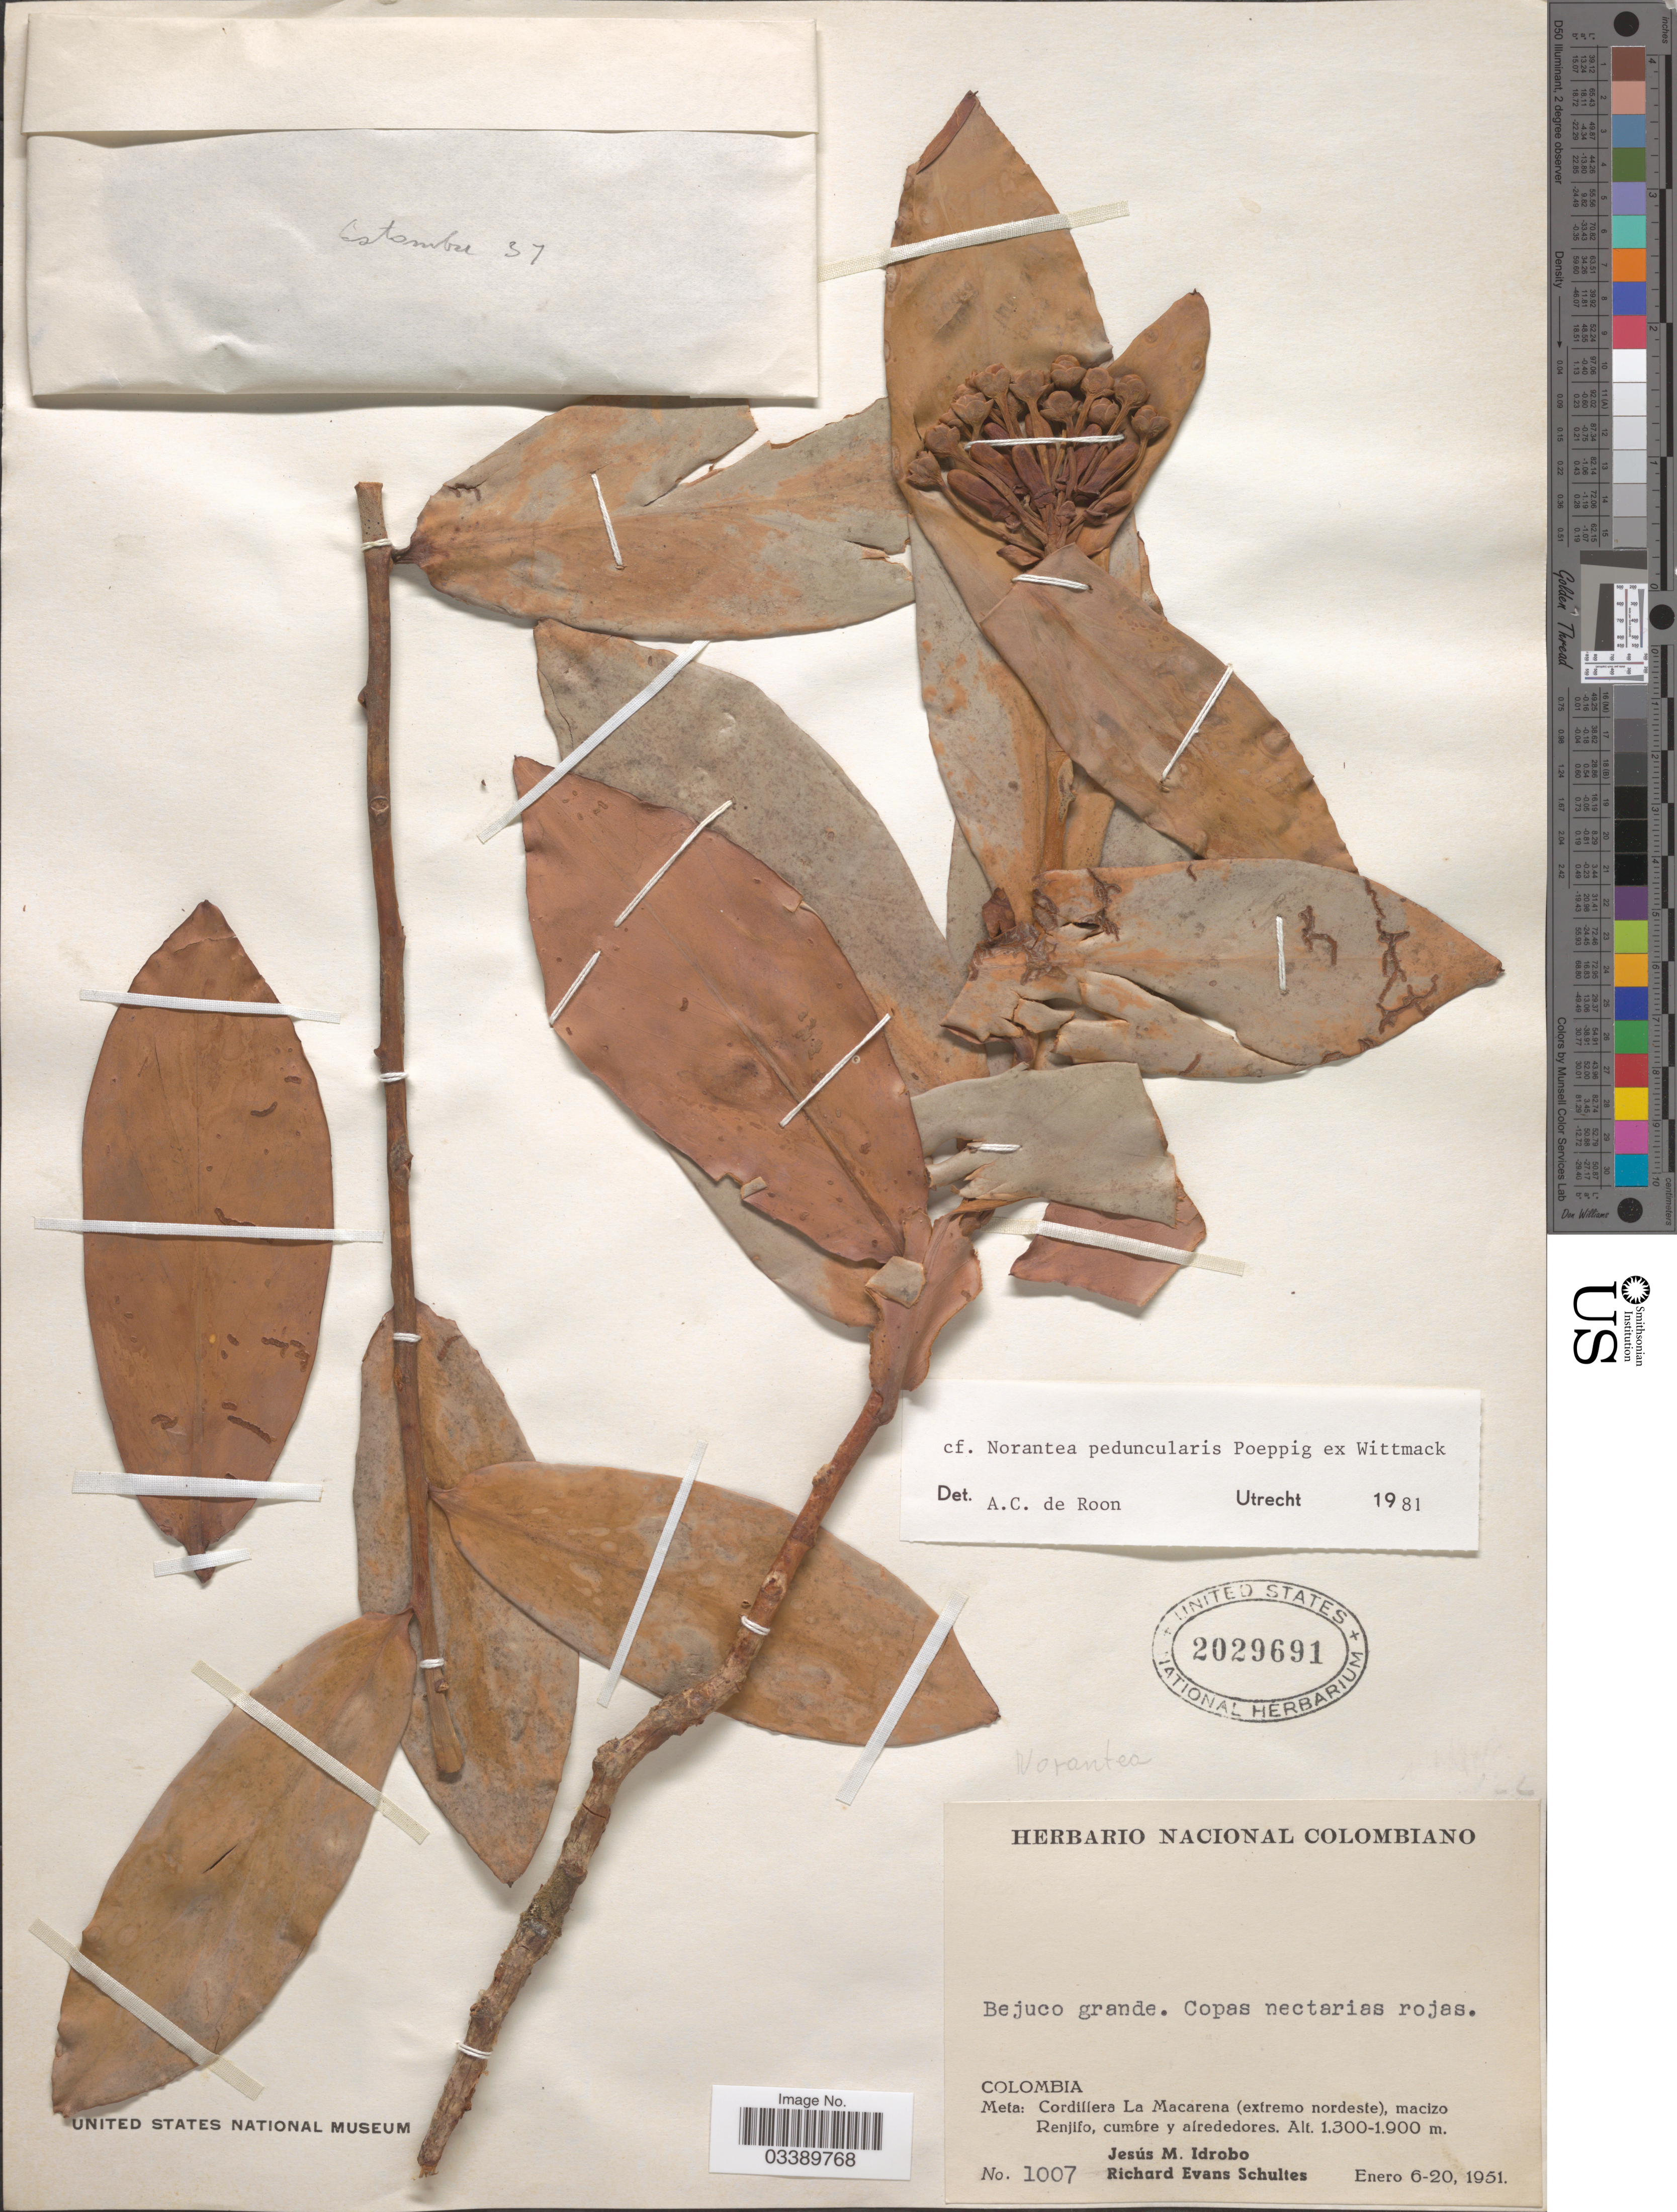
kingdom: Plantae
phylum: Tracheophyta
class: Magnoliopsida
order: Ericales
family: Marcgraviaceae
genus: Marcgraviastrum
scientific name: Marcgraviastrum sp.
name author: Dressler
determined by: Strong, Mark T., (BOT), Smithsonian Institution - National Museum of Natural History (UNITED STATES)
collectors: J. M. Idrobo & R. E. Schultes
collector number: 1007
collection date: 1951-01-06/1951-01-20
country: Colombia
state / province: Meta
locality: Cordillera La Macarena (extremo nordeste), macizo Renjifo, cumbre y alrededores.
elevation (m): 1300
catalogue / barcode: US 2029691